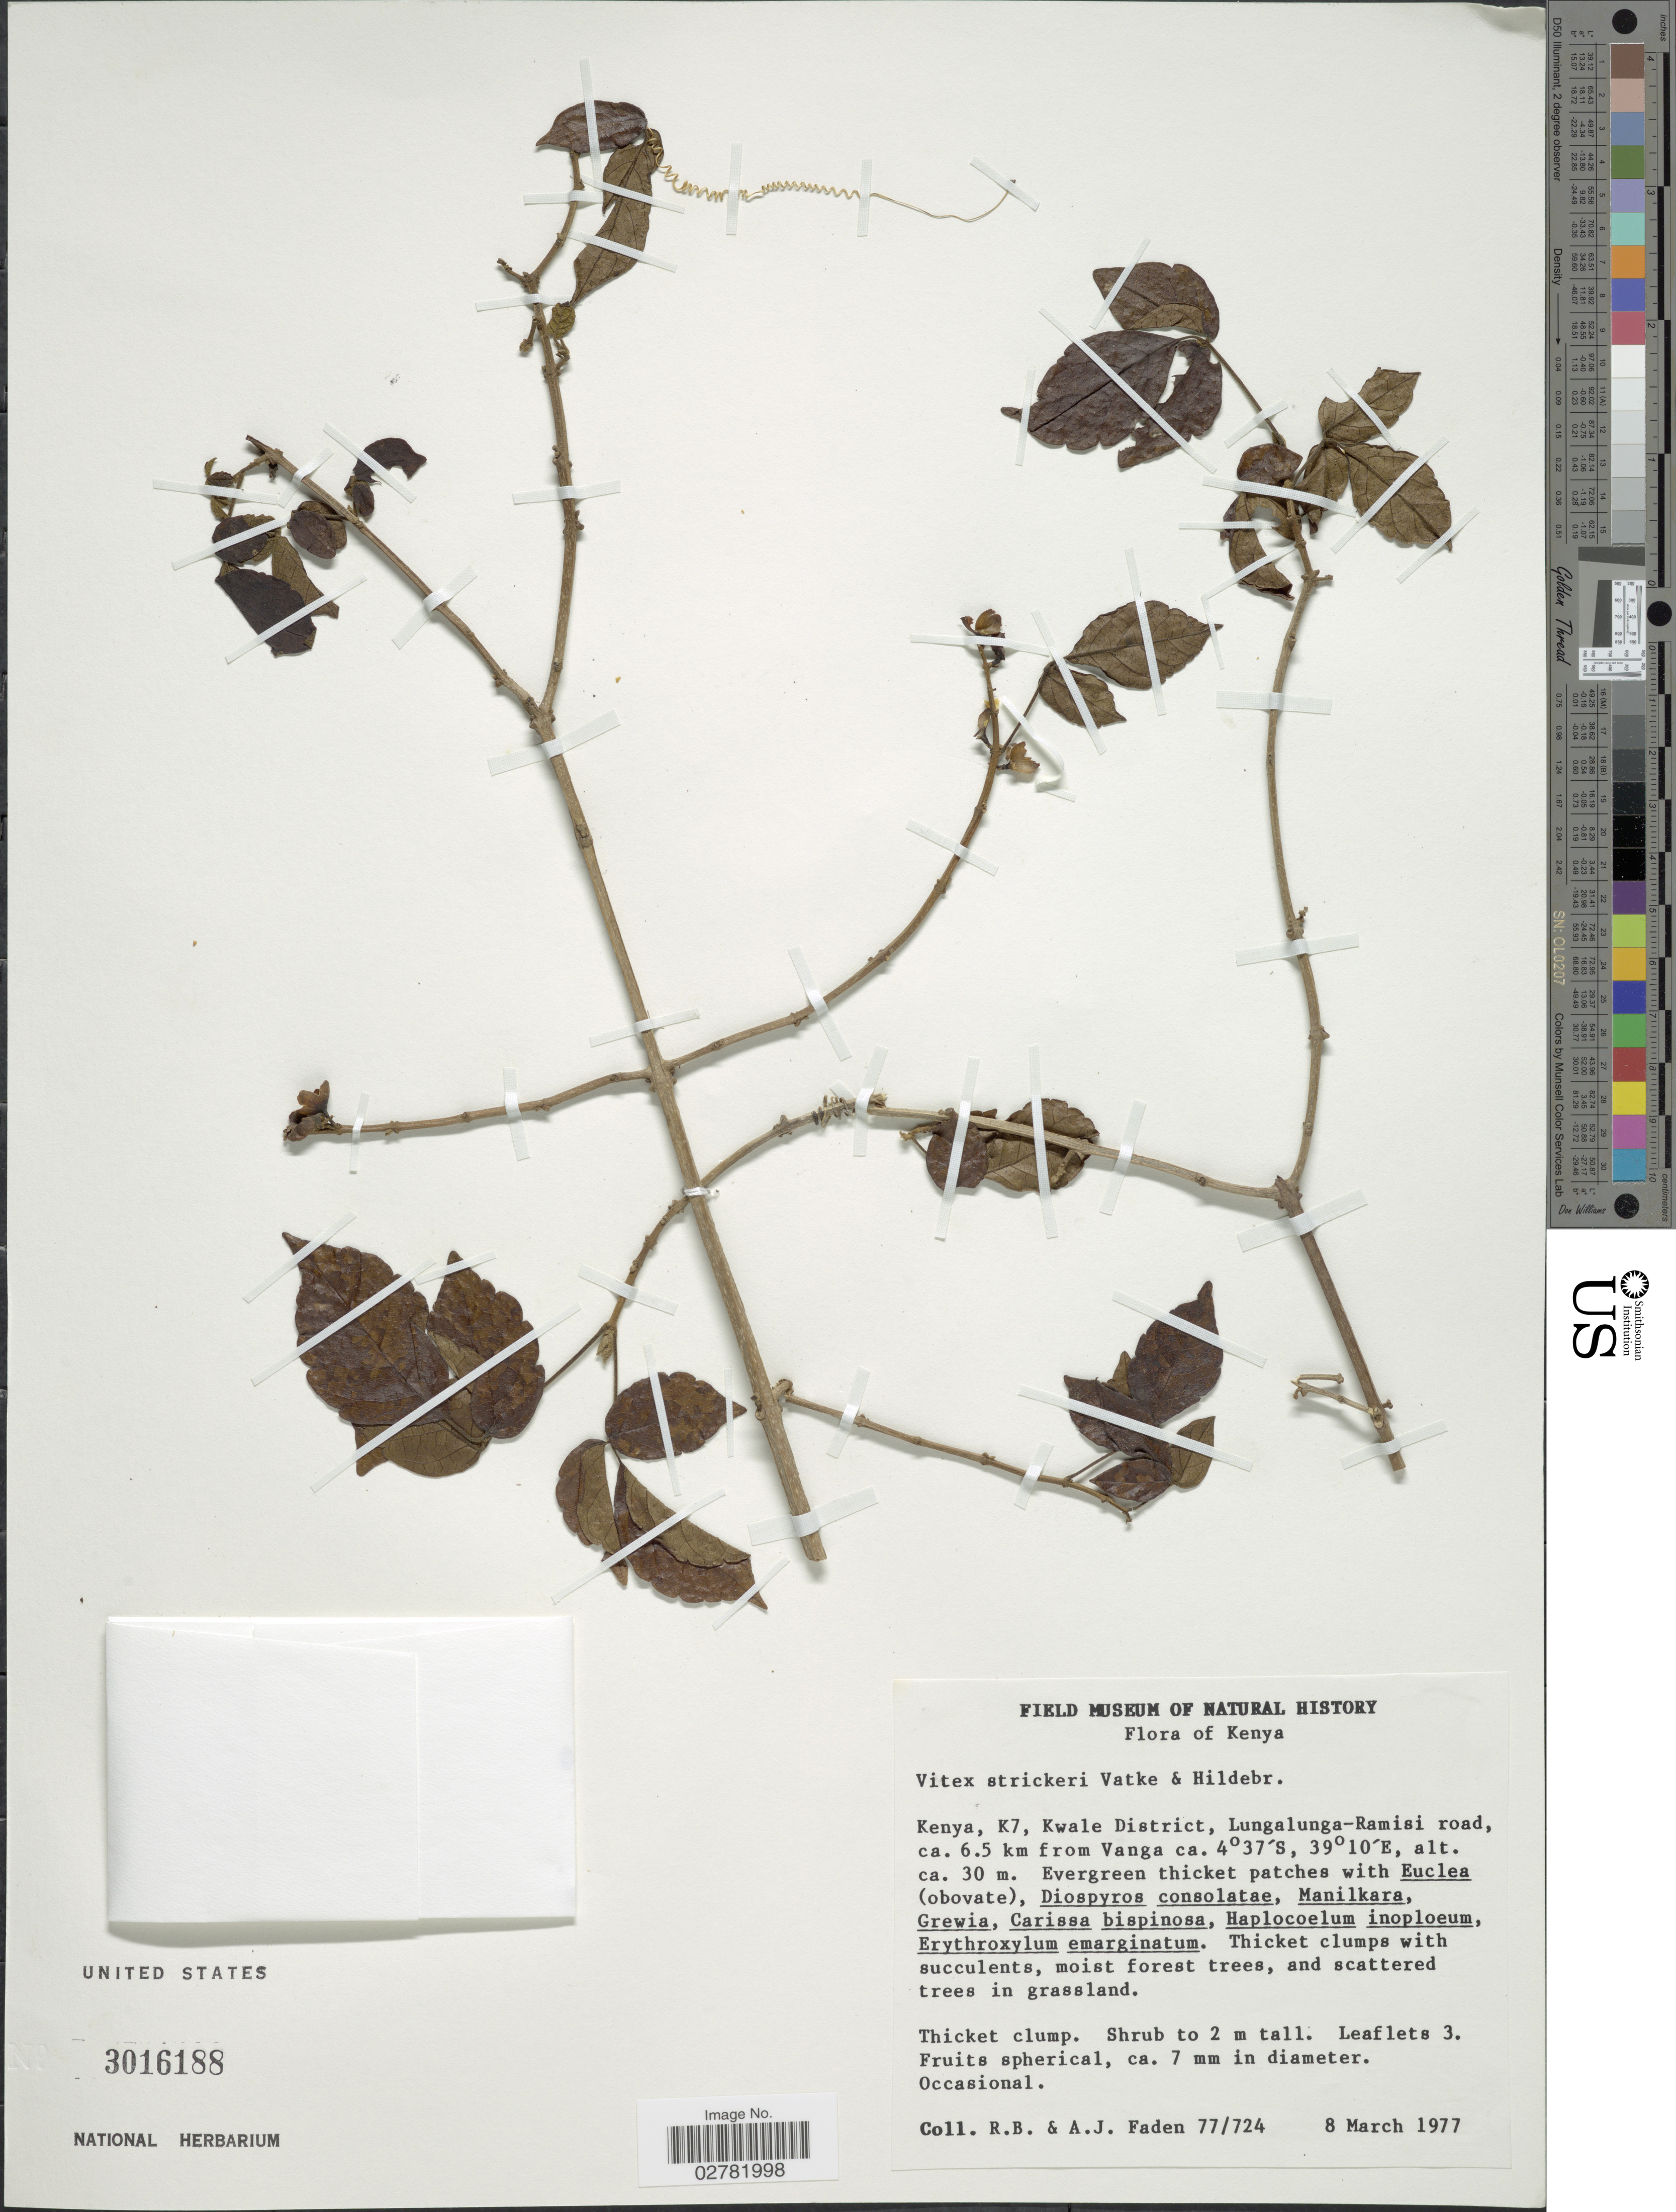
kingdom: Plantae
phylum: Tracheophyta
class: Magnoliopsida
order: Lamiales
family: Lamiaceae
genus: Vitex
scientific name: Vitex strickeri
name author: Vatke & Hildebr.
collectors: R. B. Faden & A. J. Faden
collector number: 77/724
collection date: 1977-03-08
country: Kenya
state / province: Kwale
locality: K7, Kwale District, Lungalunga-Ramisi road, ca. 6.5 km from Vanga.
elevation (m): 30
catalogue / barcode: US 3016188